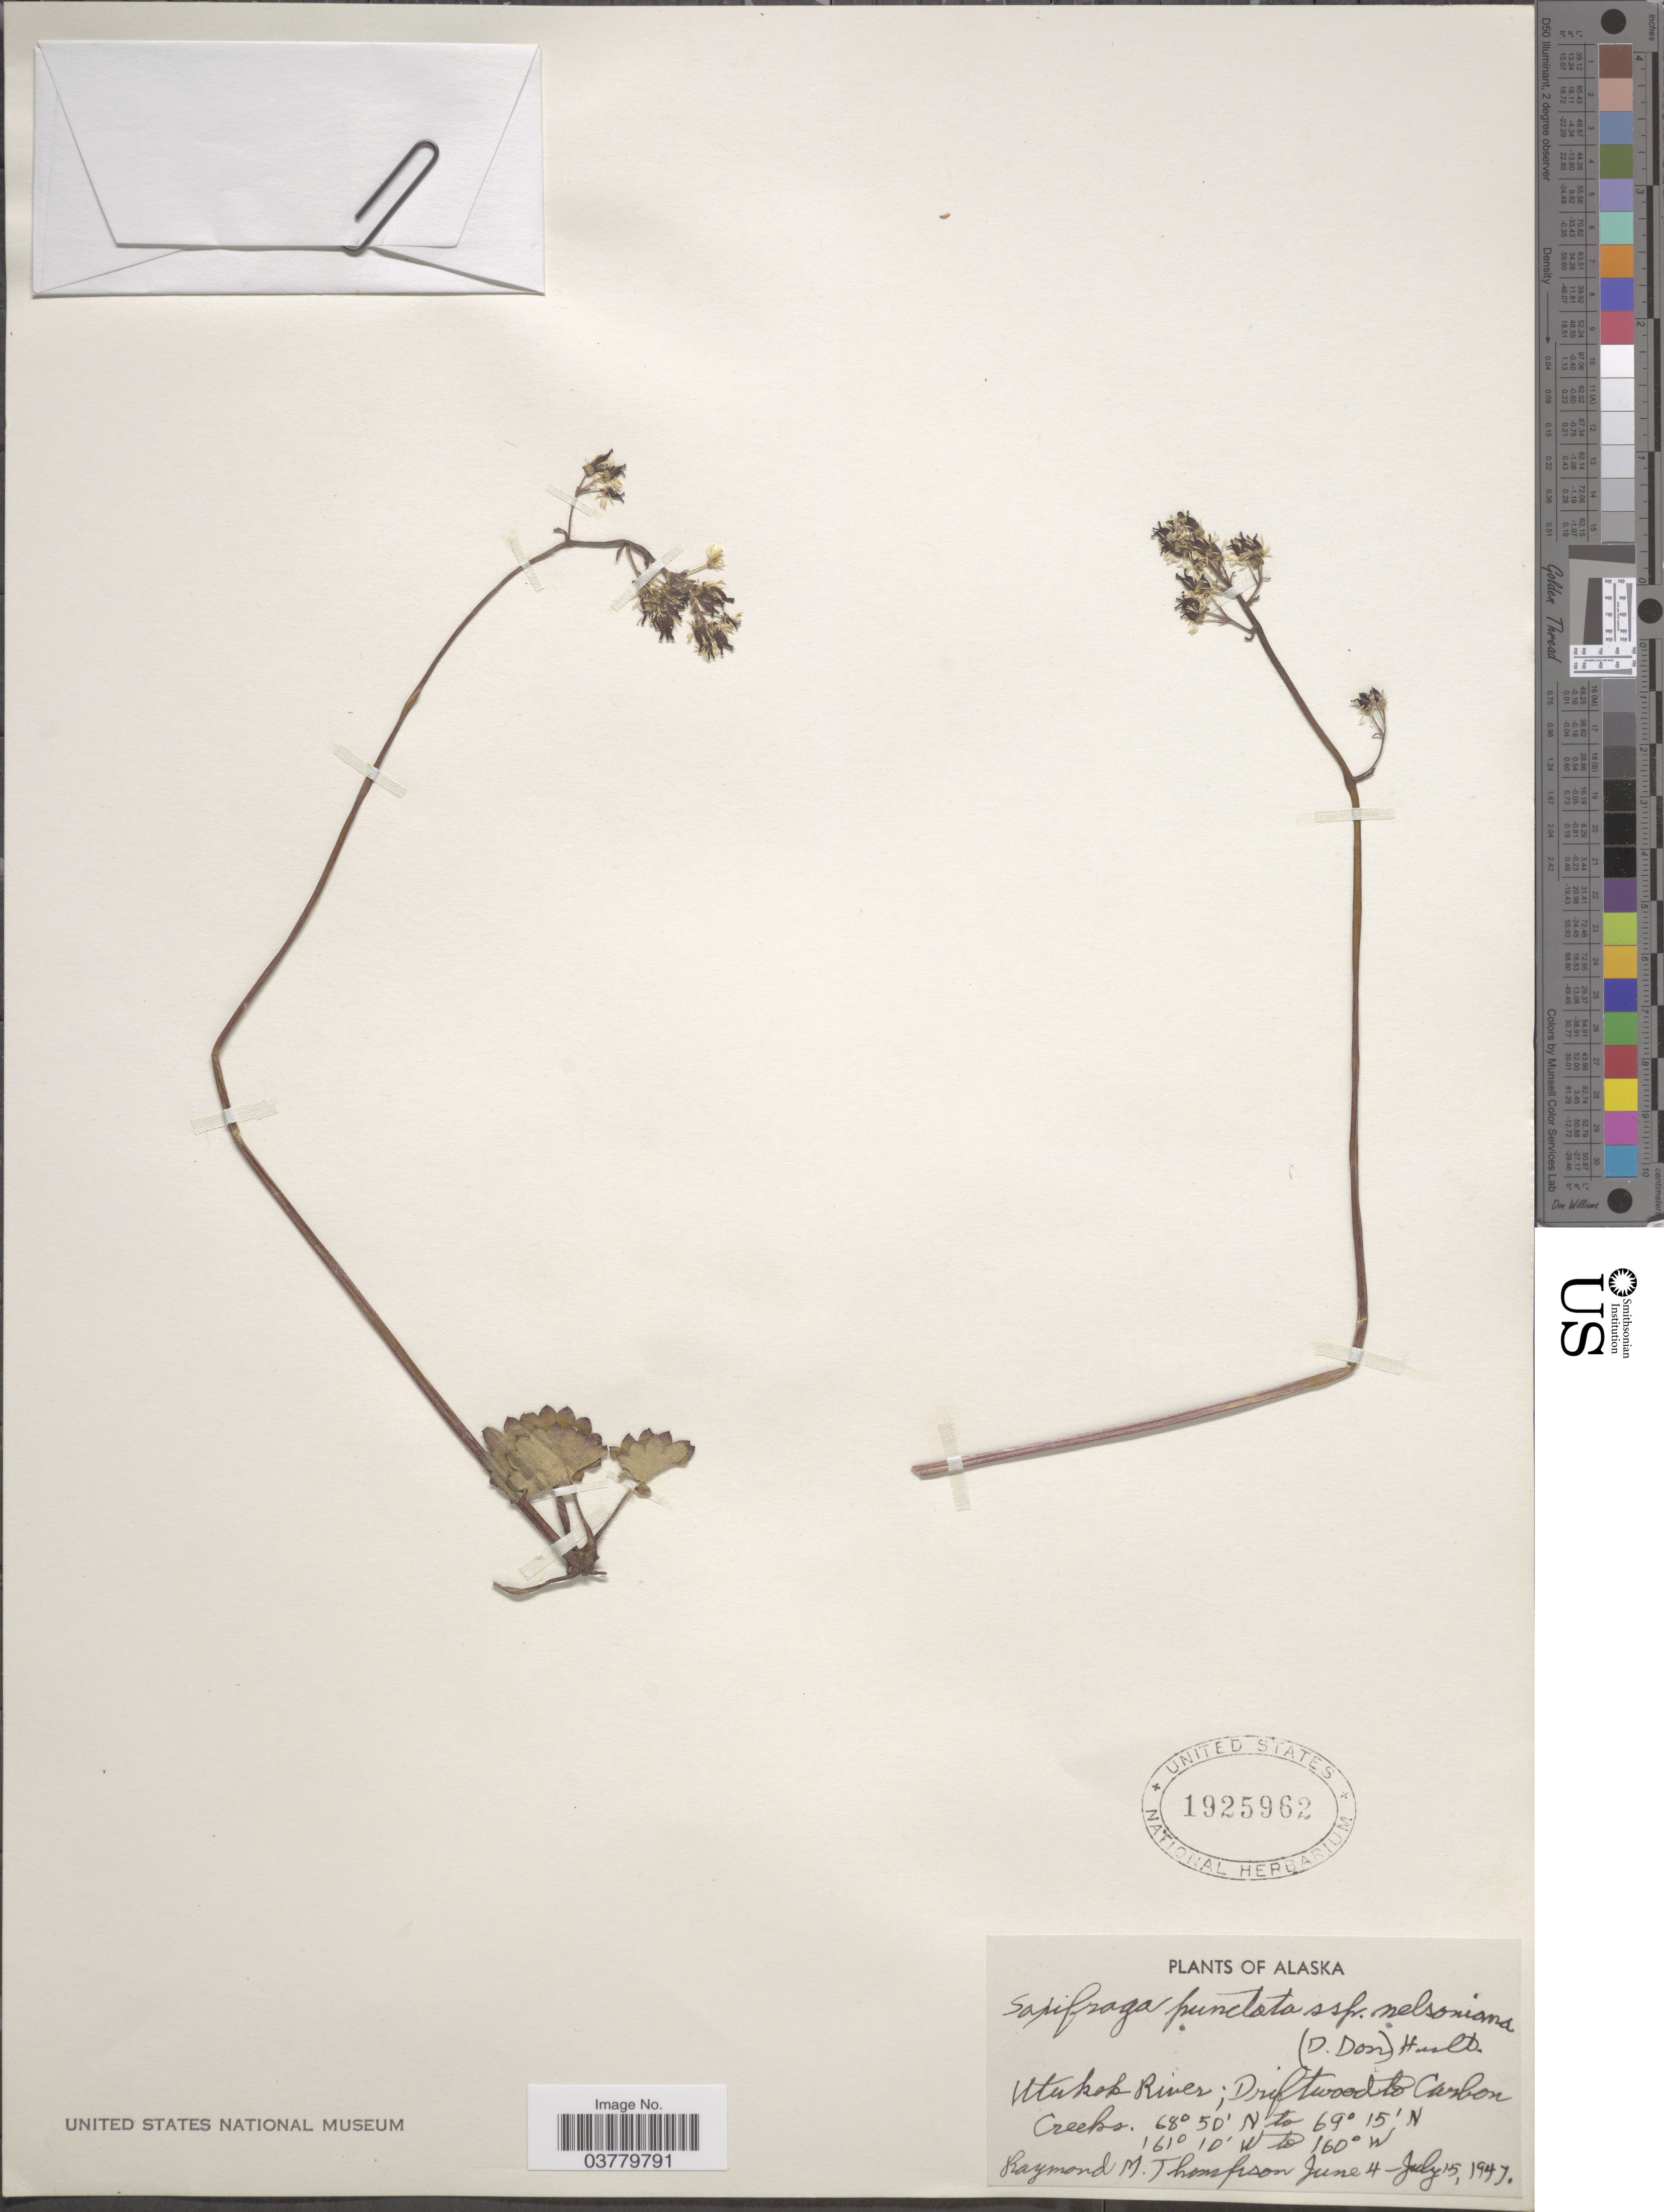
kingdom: Plantae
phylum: Tracheophyta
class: Magnoliopsida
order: Saxifragales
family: Saxifragaceae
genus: Micranthes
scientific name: Micranthes nelsoniana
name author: (D. Don) Small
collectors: R. Thompson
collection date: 1947-06-04/1947-07-15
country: United States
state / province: Alaska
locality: Utukok River; Driftwood to Carbon Creeks.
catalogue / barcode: US 1925962